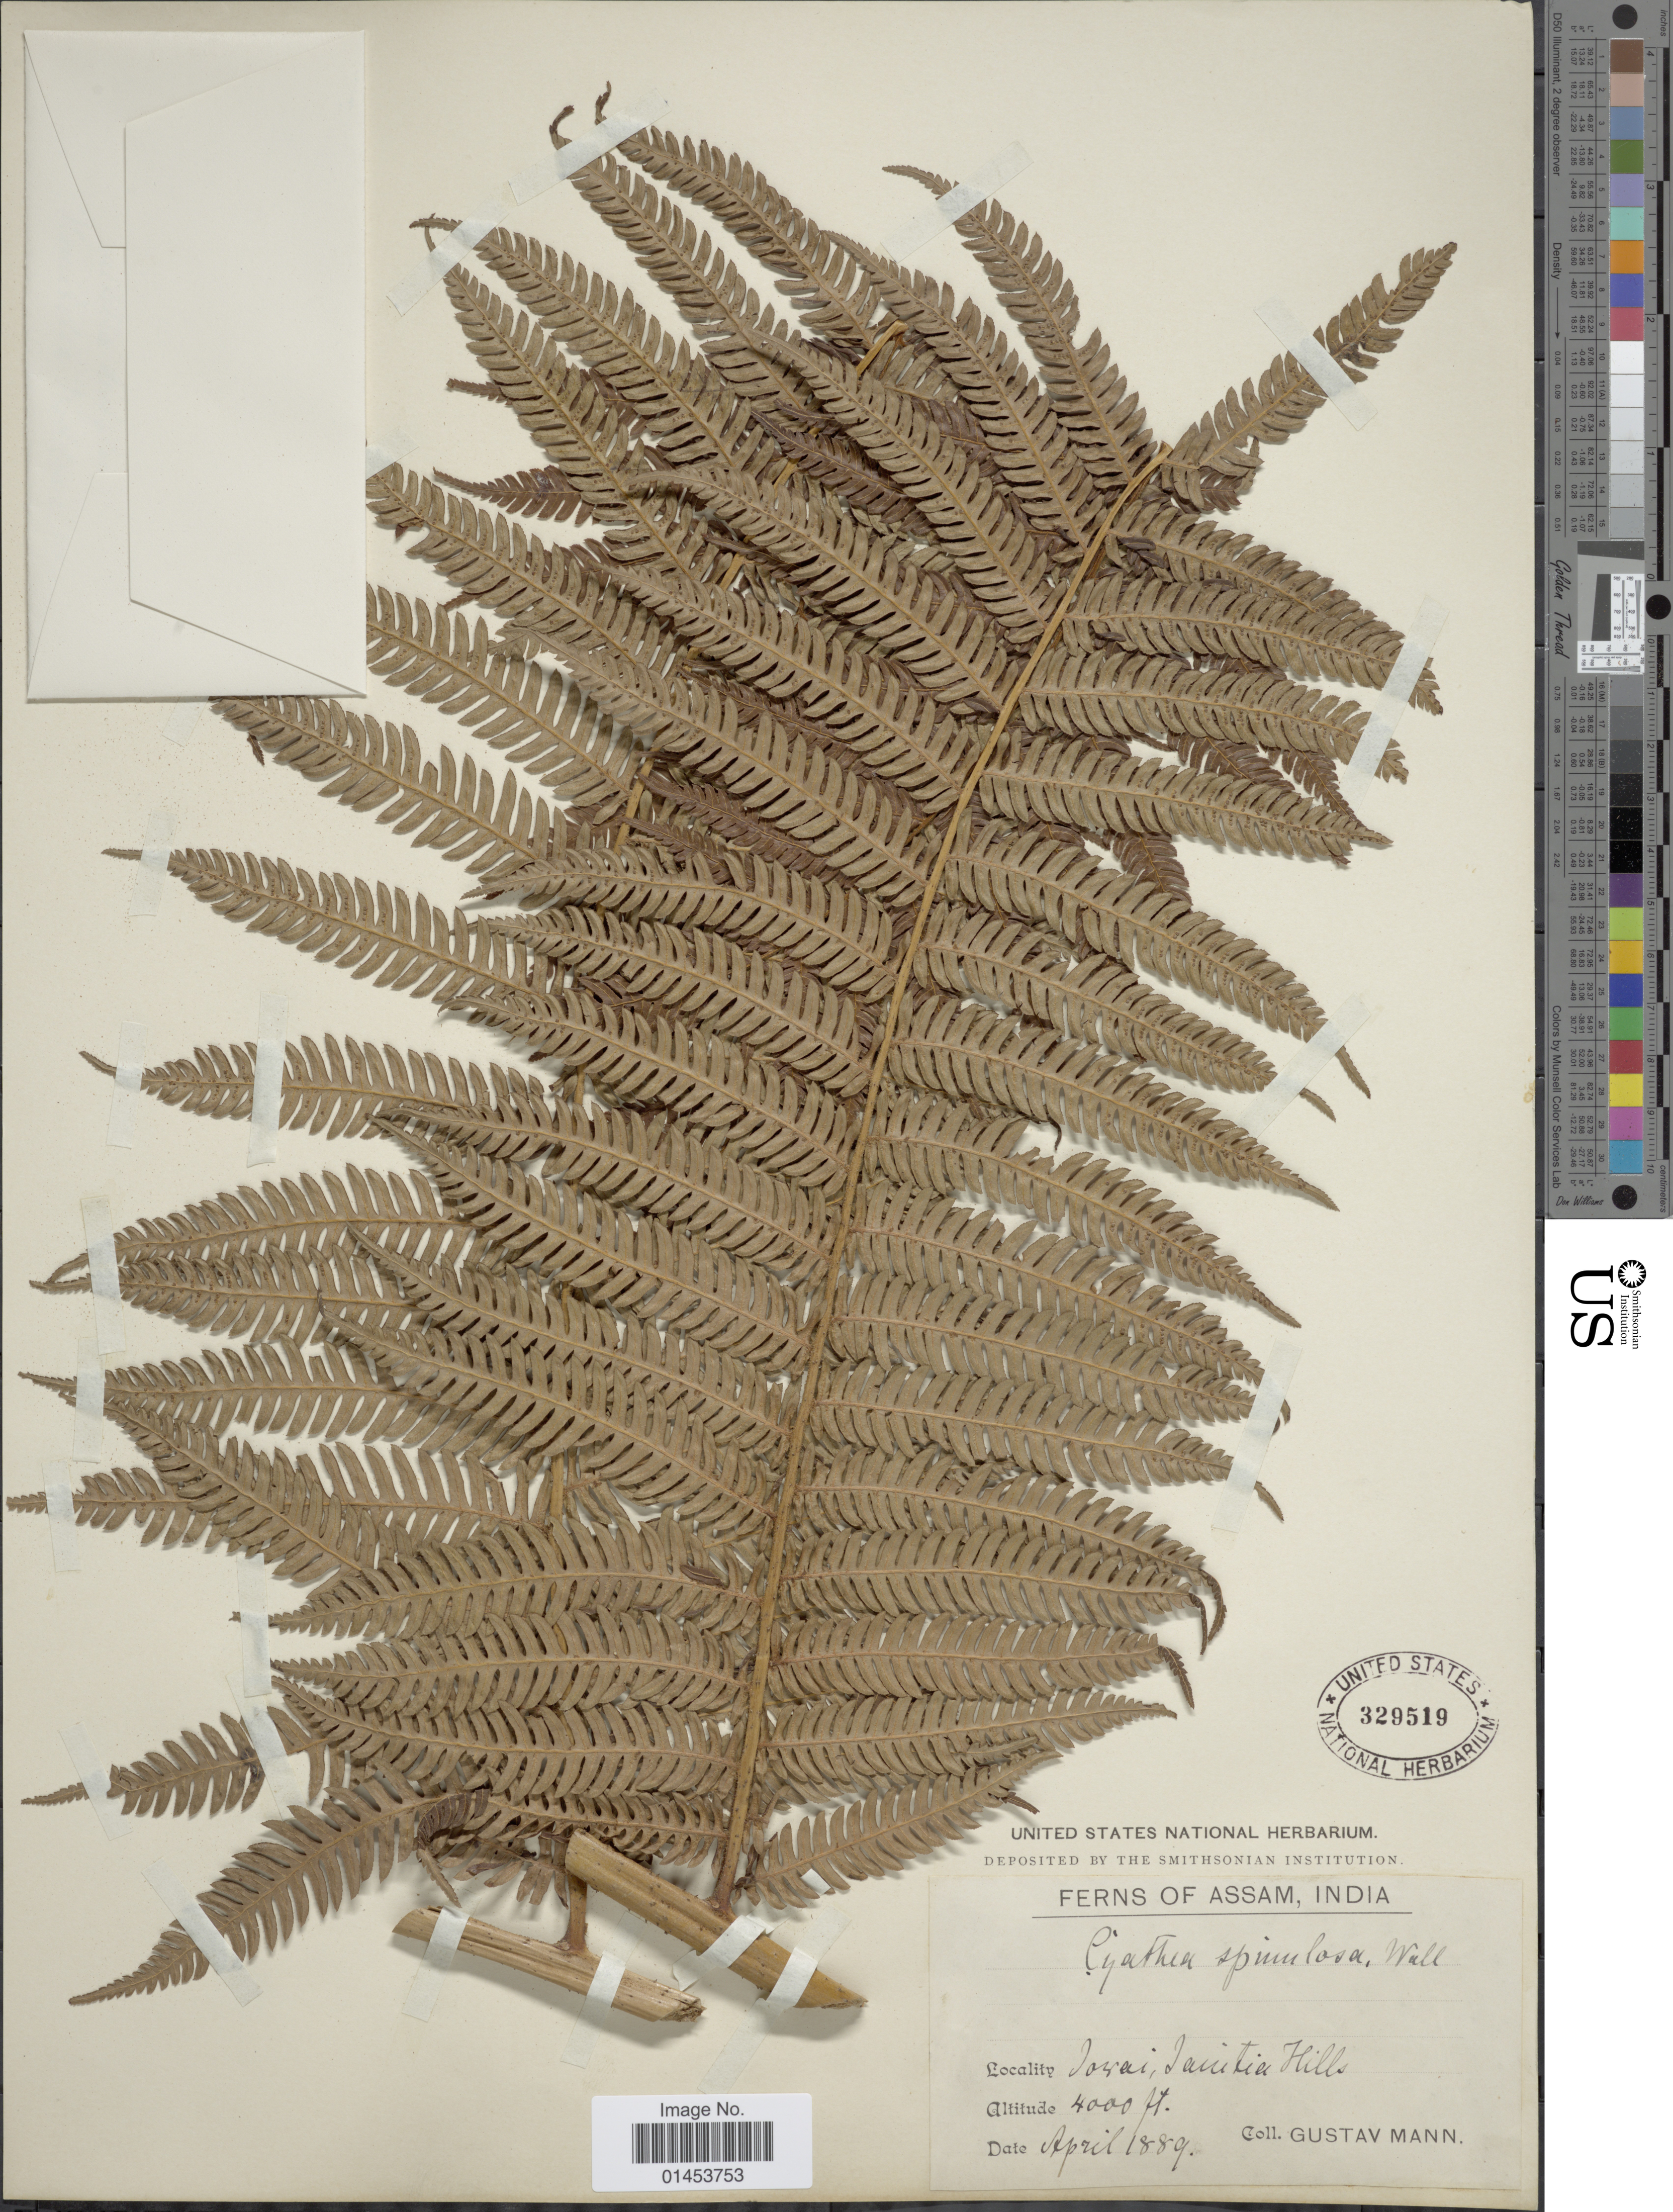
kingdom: Plantae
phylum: Tracheophyta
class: Polypodiopsida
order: Cyatheales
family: Cyatheaceae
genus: Cyathea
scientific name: Cyathea spinulosa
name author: Wall. ex Hook.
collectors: G. Mann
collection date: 1889-04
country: India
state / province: Meghalaya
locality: Assam, India, Jowai, Jaintia Hills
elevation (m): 1219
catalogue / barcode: US 329519